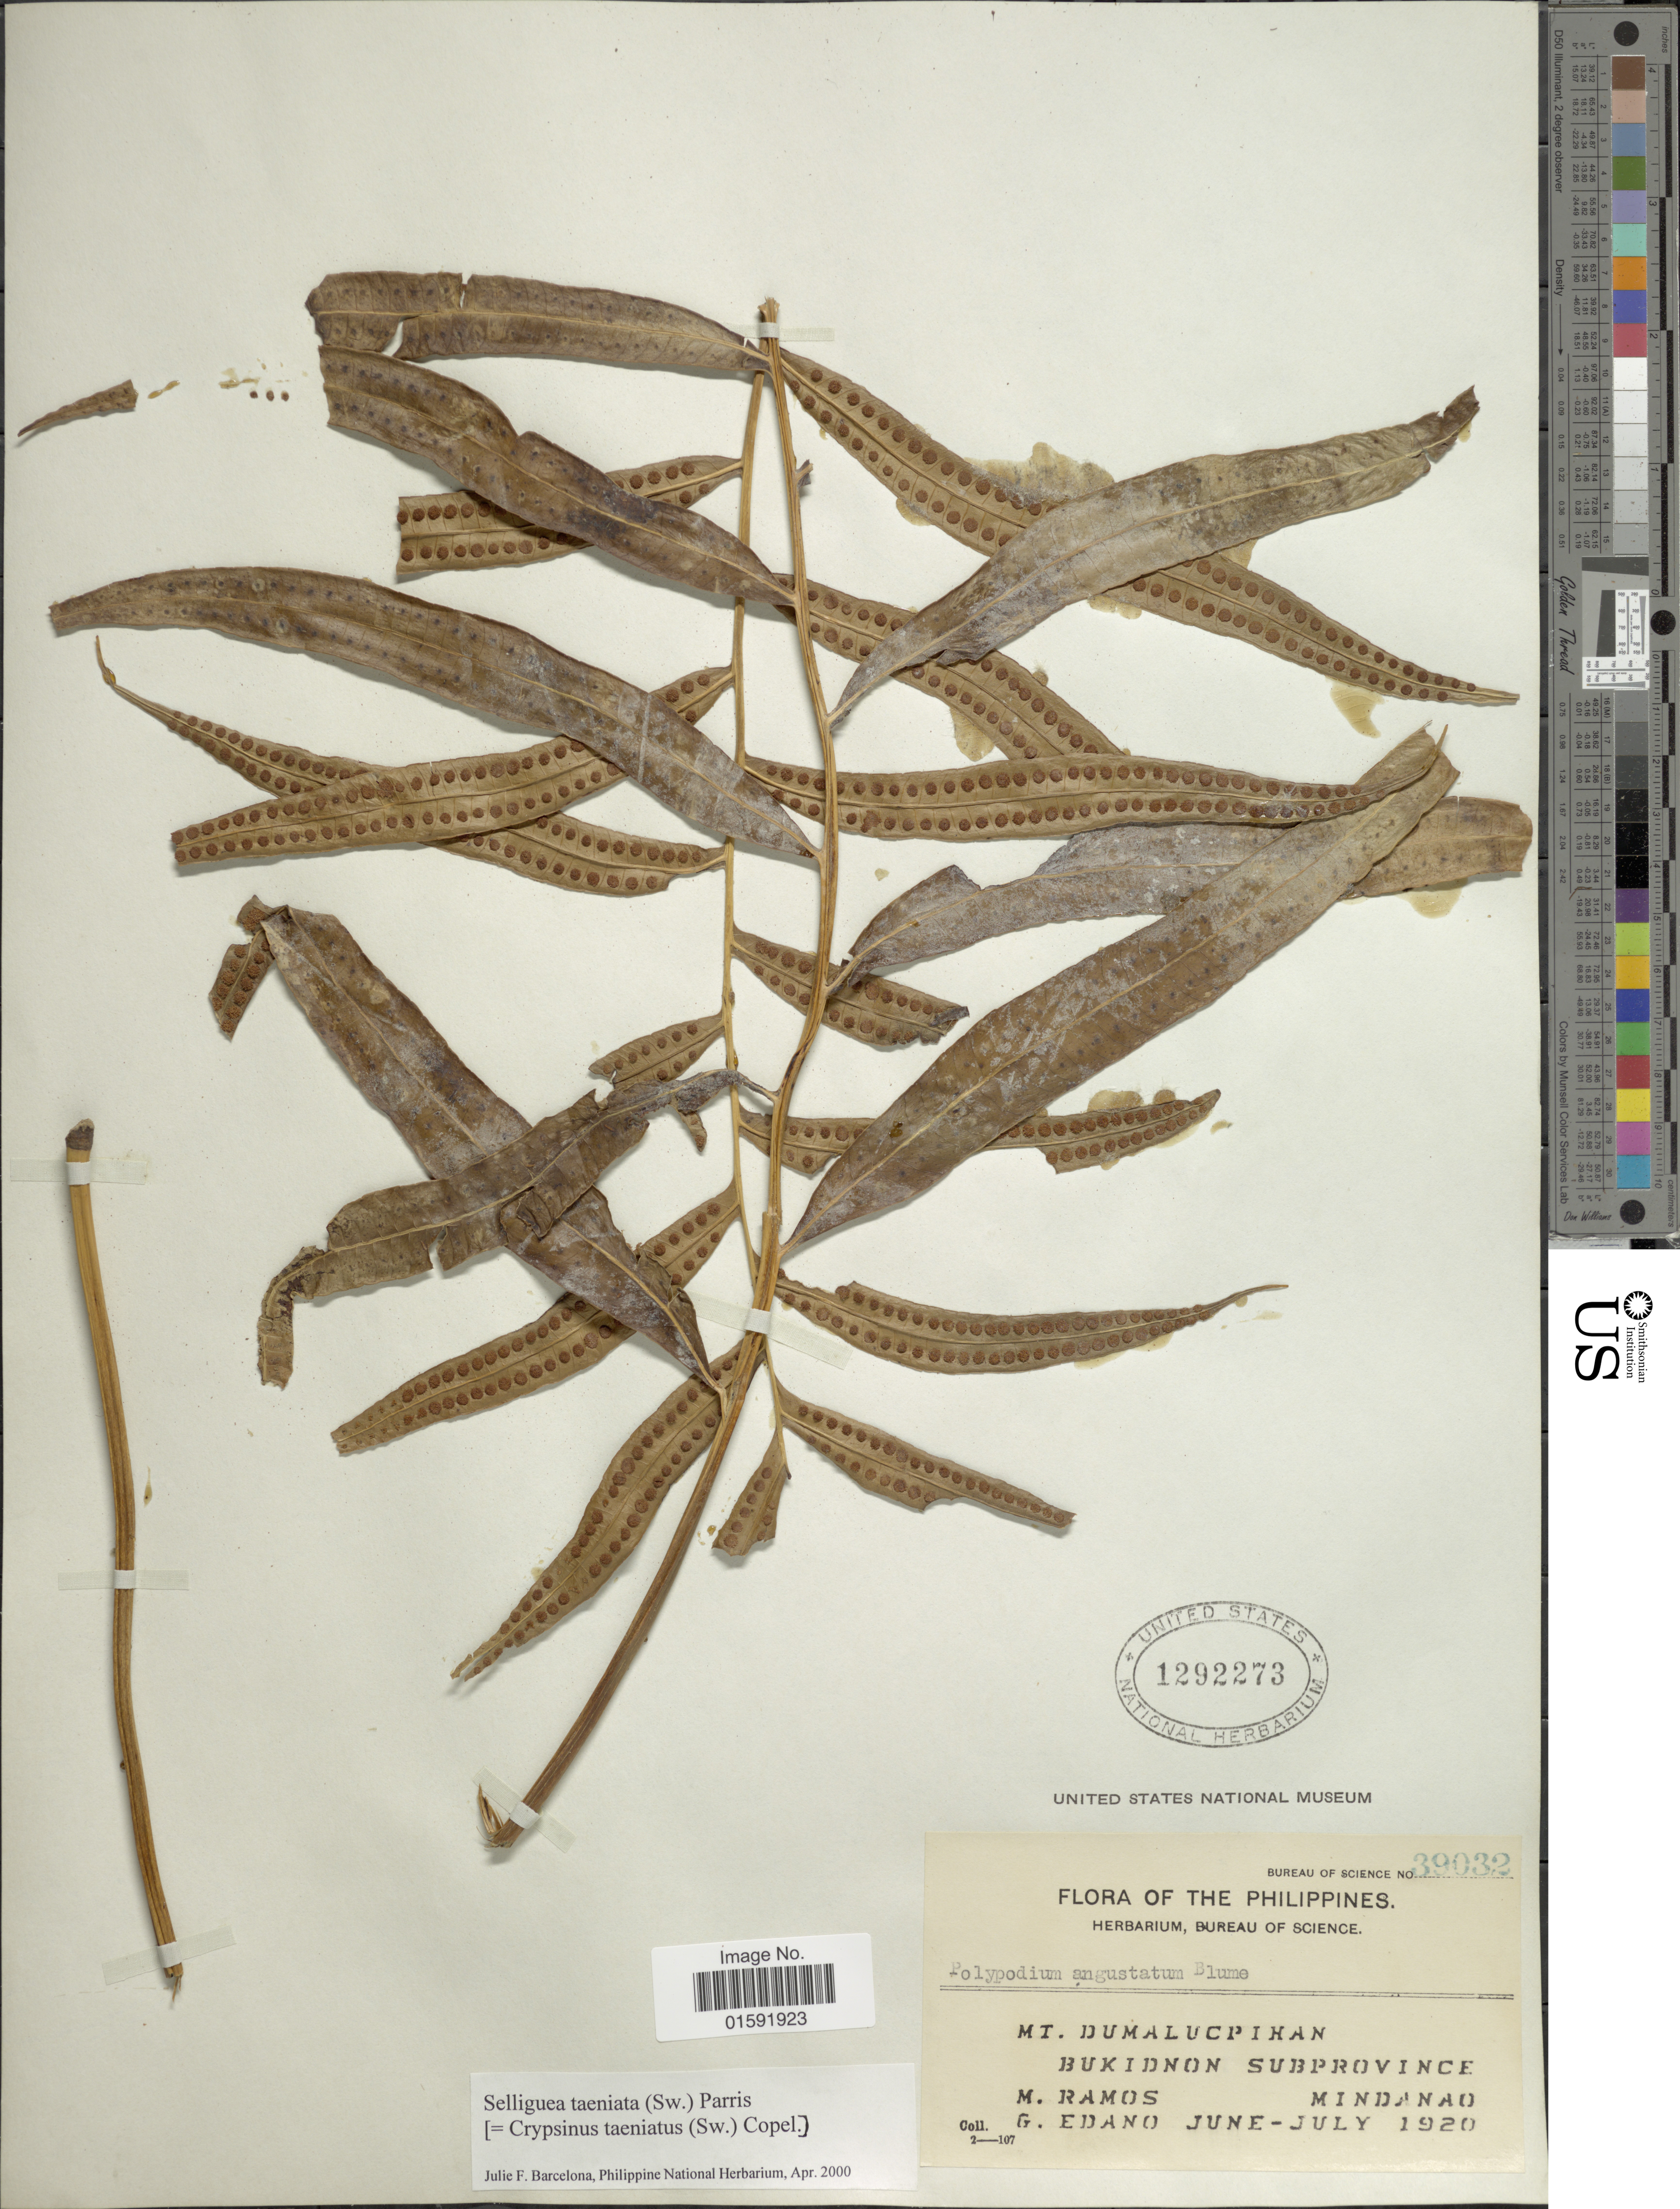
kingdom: Plantae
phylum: Tracheophyta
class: Polypodiopsida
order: Polypodiales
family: Polypodiaceae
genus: Selliguea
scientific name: Selliguea taeniata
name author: Parris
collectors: M. Ramos & G. Edaño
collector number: Bureau of Science 39032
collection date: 1920-06/1920-07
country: Philippines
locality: Mt. Dumalucpihan, Bukidnon Subprovince, Mindanao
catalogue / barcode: US 1292273